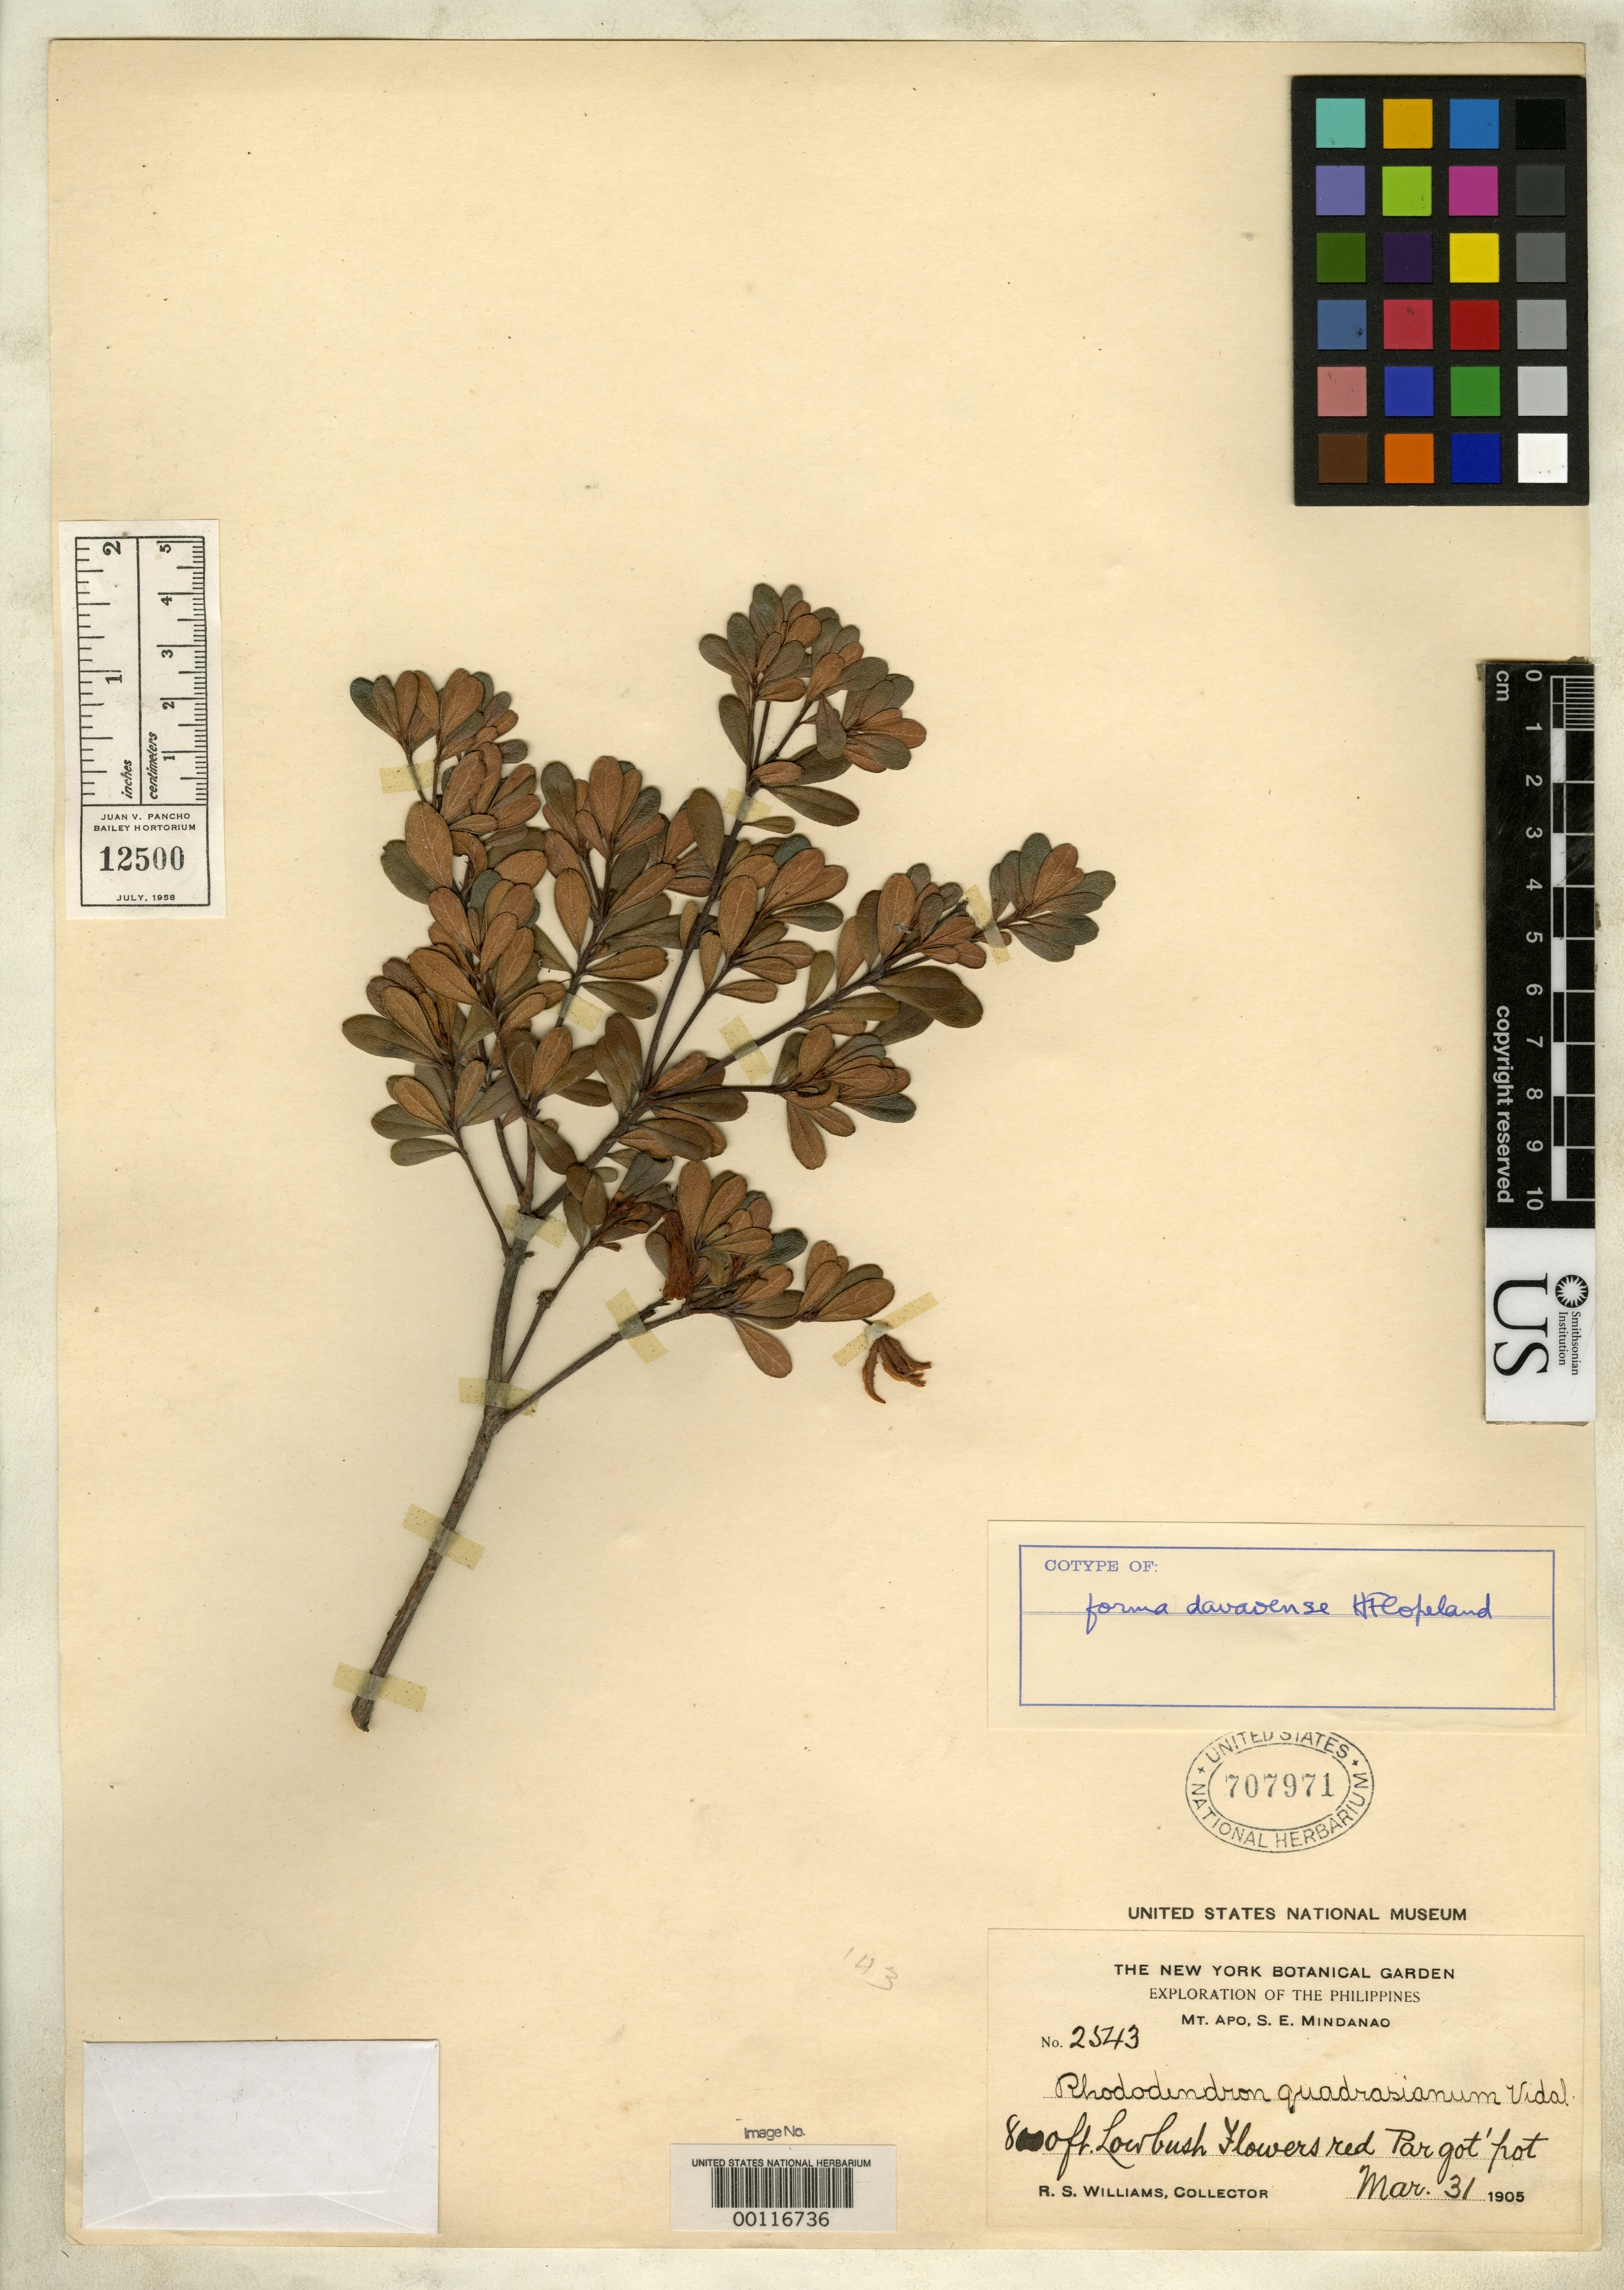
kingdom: Plantae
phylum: Tracheophyta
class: Magnoliopsida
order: Ericales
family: Ericaceae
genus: Rhododendron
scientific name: Rhododendron quadrasianum f. davaoense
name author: H.F. Copel.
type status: Isotype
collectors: R. S. Williams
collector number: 2543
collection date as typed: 31 Mar 1905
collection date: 1905-03-31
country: Philippines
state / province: Davao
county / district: Davao del Sur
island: Mindanao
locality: Mt. Apo.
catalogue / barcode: US 707971